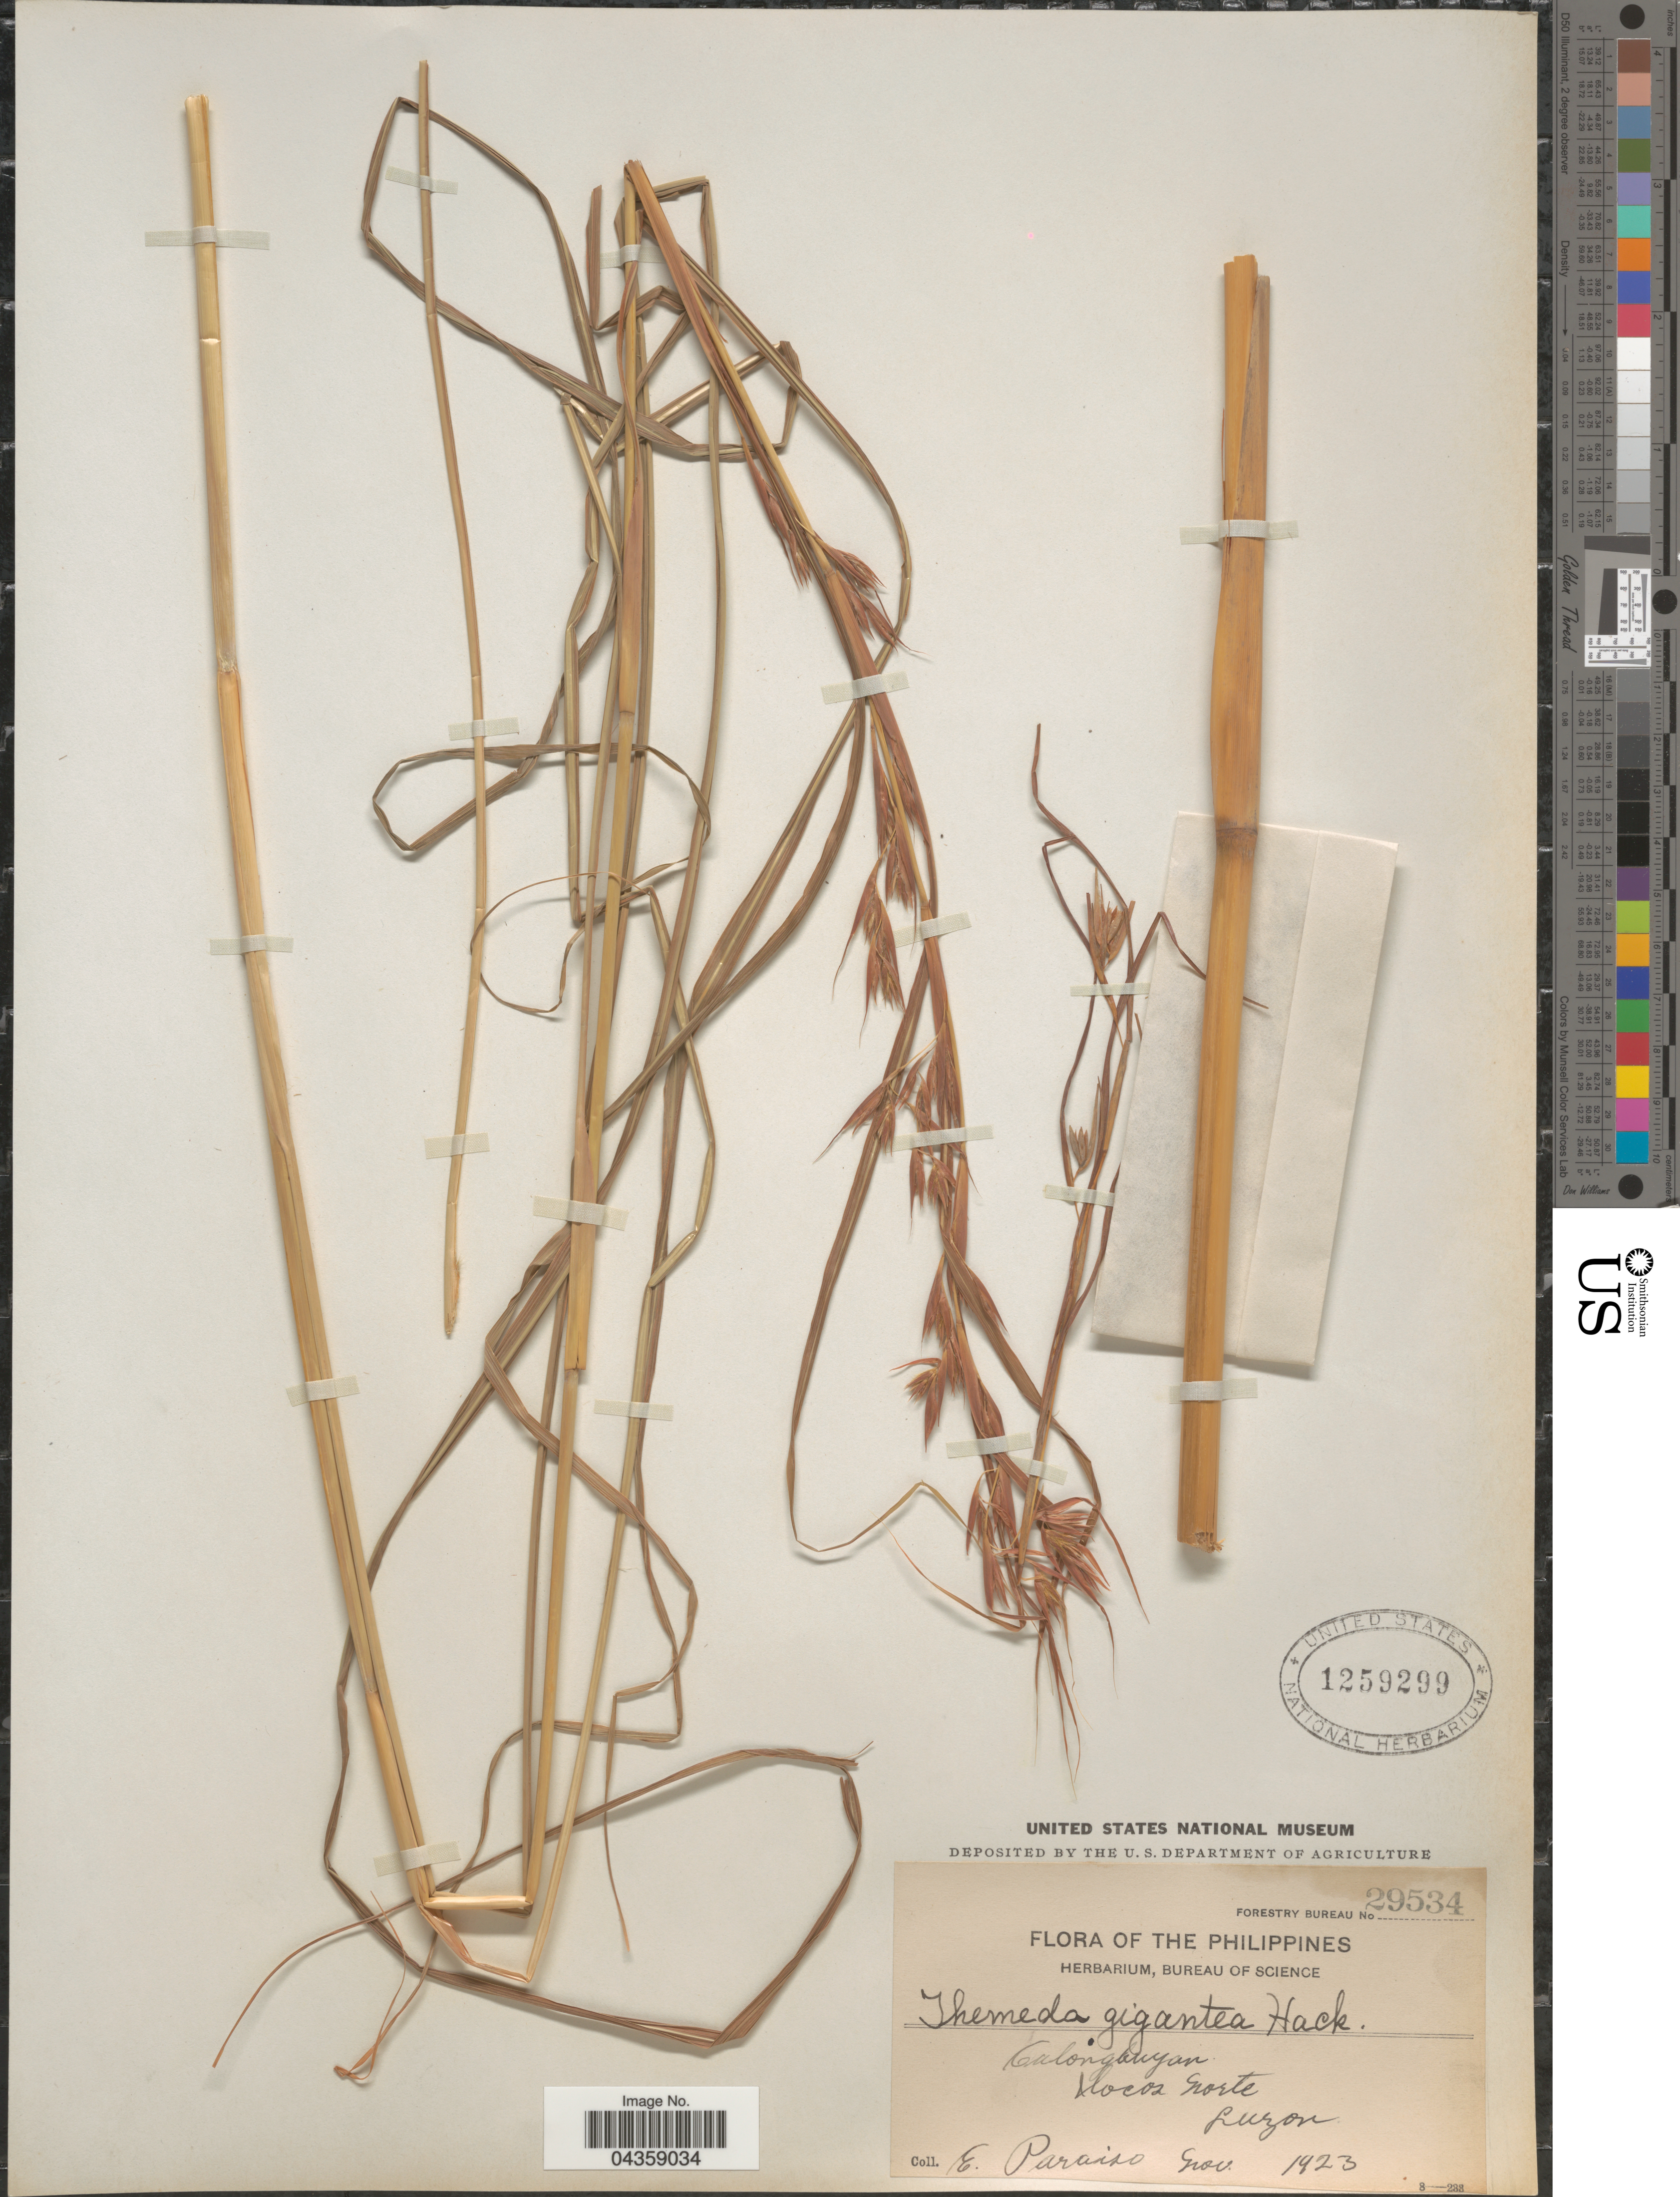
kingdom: Plantae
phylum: Tracheophyta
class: Liliopsida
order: Poales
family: Poaceae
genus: Themeda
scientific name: Themeda gigantea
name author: Hack.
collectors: E. Paraiso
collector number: Forestry Bureau 29534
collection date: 1923-11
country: Philippines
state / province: Ilocos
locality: Calongbuyan. Ilocos Norte. Luzon.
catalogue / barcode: US 1259299